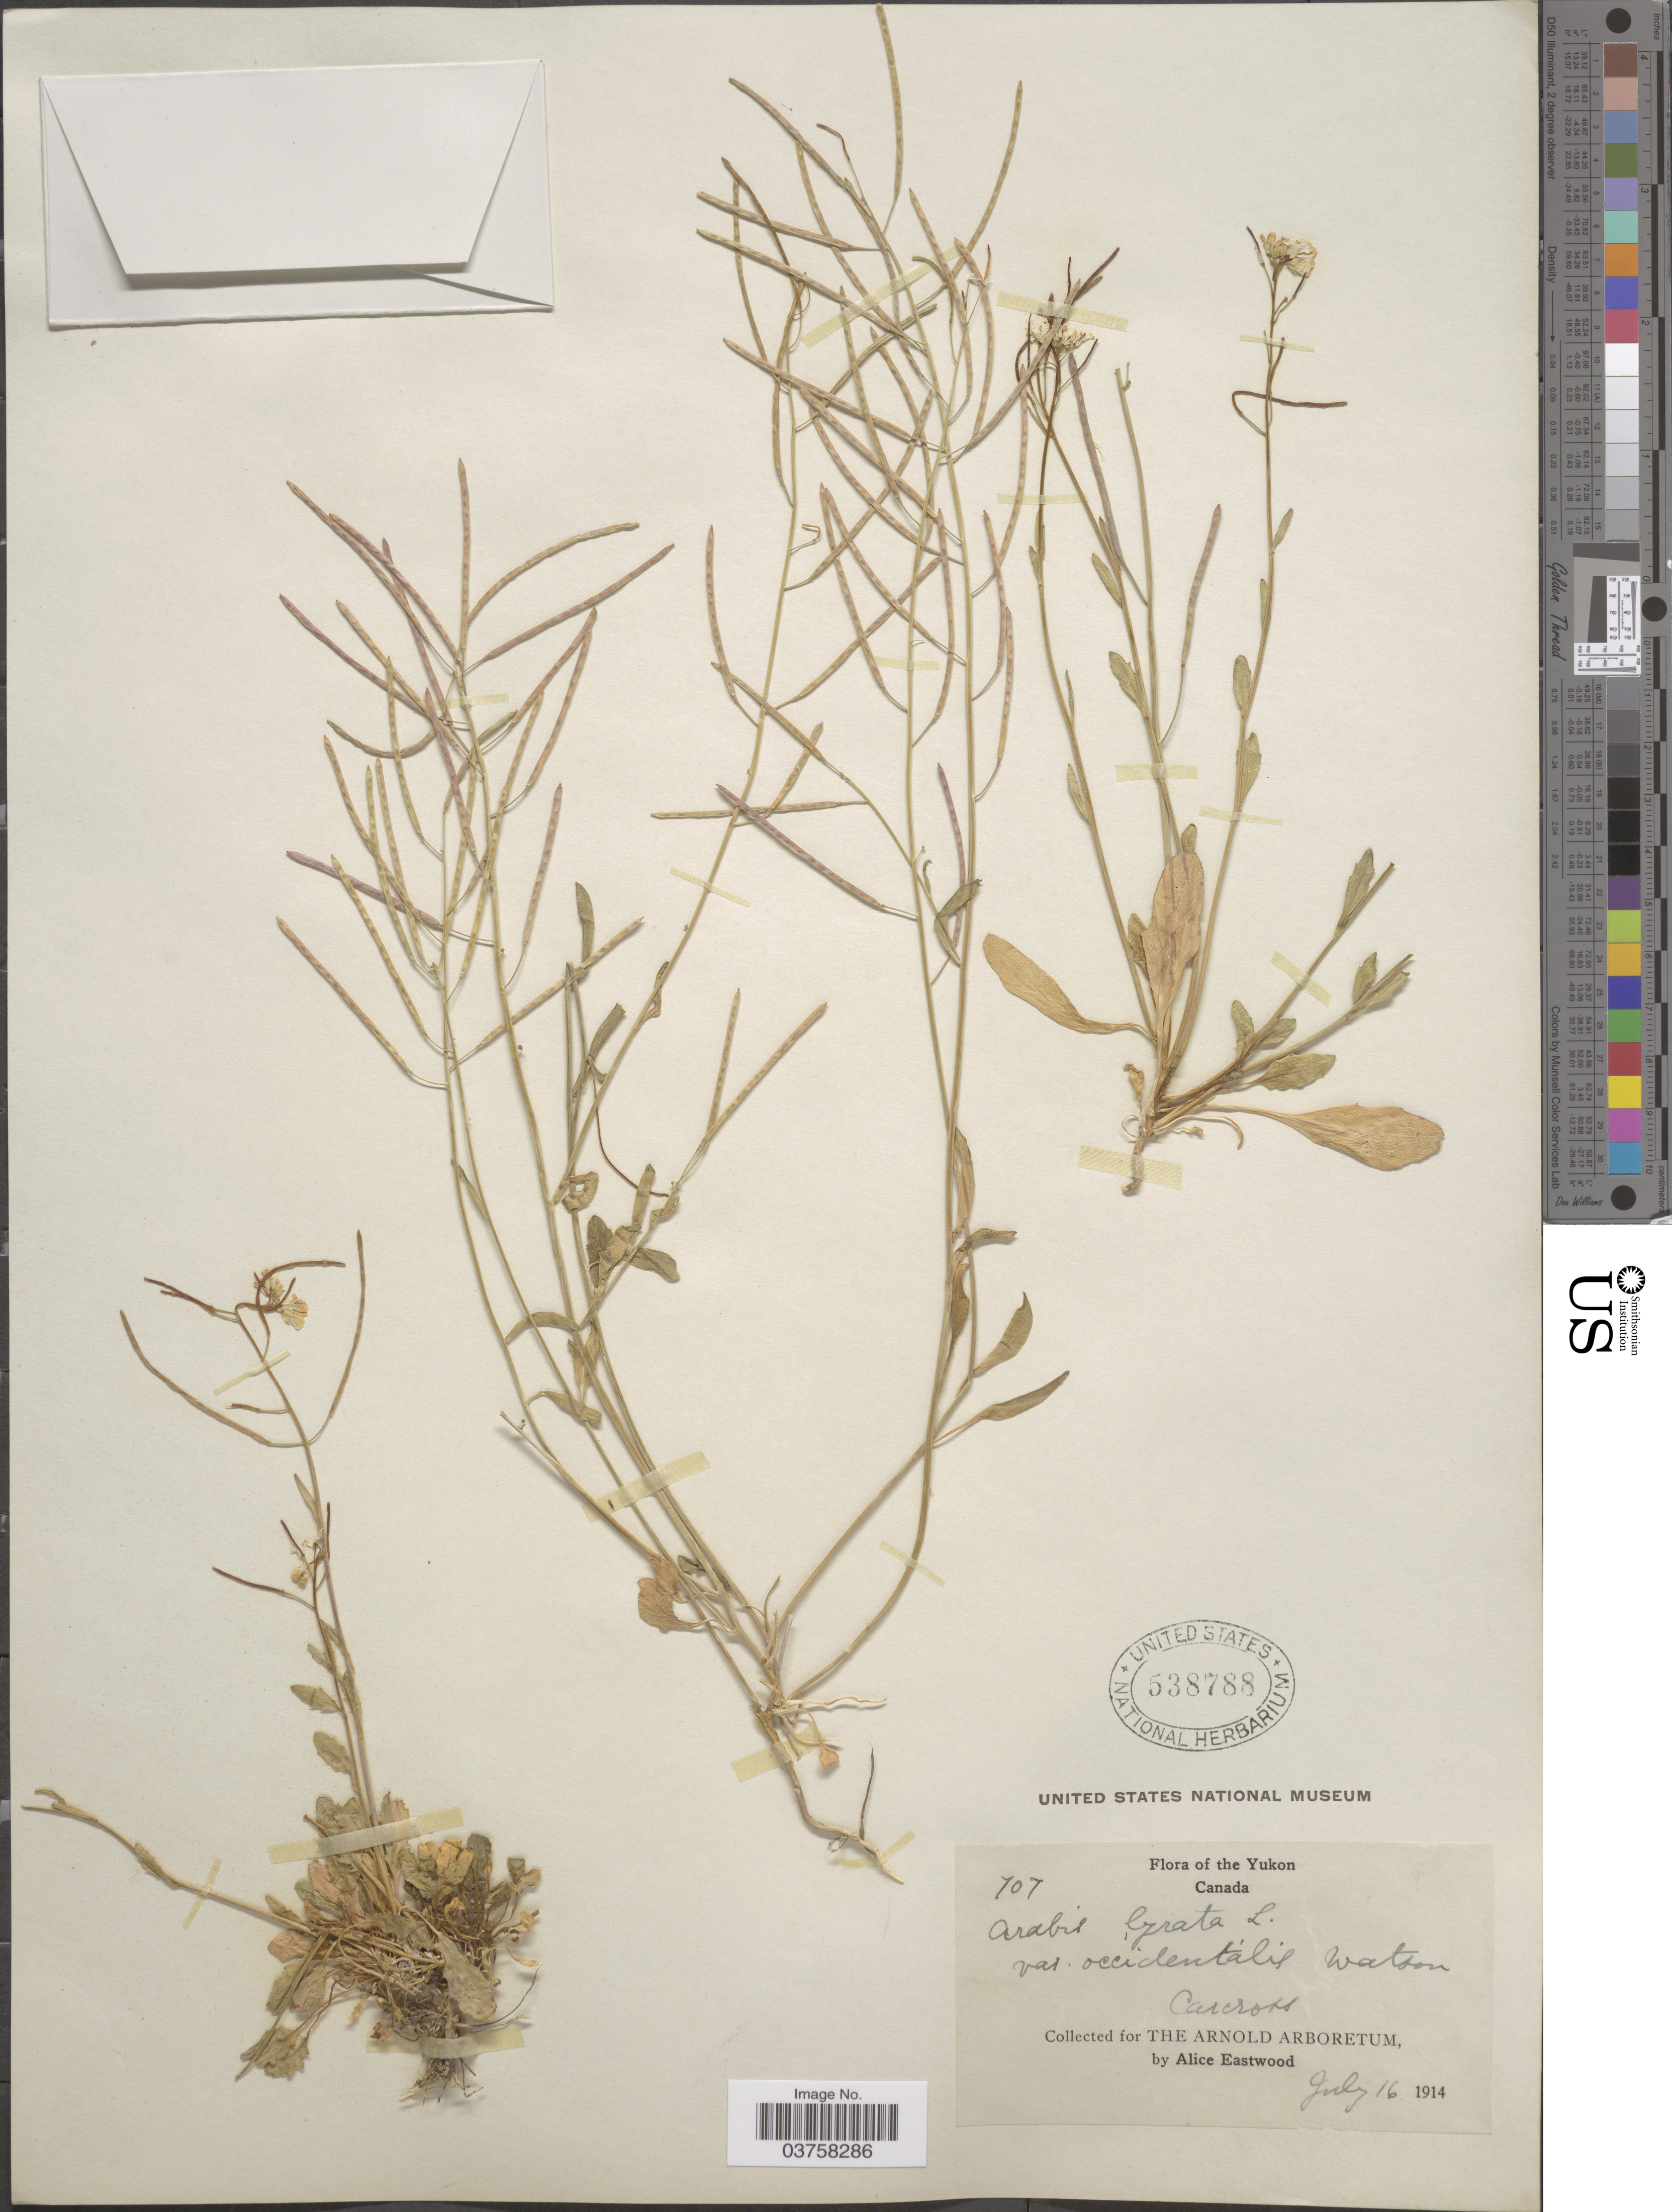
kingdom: Plantae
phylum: Tracheophyta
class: Magnoliopsida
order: Brassicales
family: Brassicaceae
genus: Arabidopsis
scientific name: Arabidopsis lyrata subsp. kamchatica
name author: (Fisch. ex DC.) O'Kane & Al-Shehbaz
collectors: A. Eastwood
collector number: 707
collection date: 1914-07-16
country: Canada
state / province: Yukon Territory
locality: The Yukon. Carcross.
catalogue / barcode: US 538788